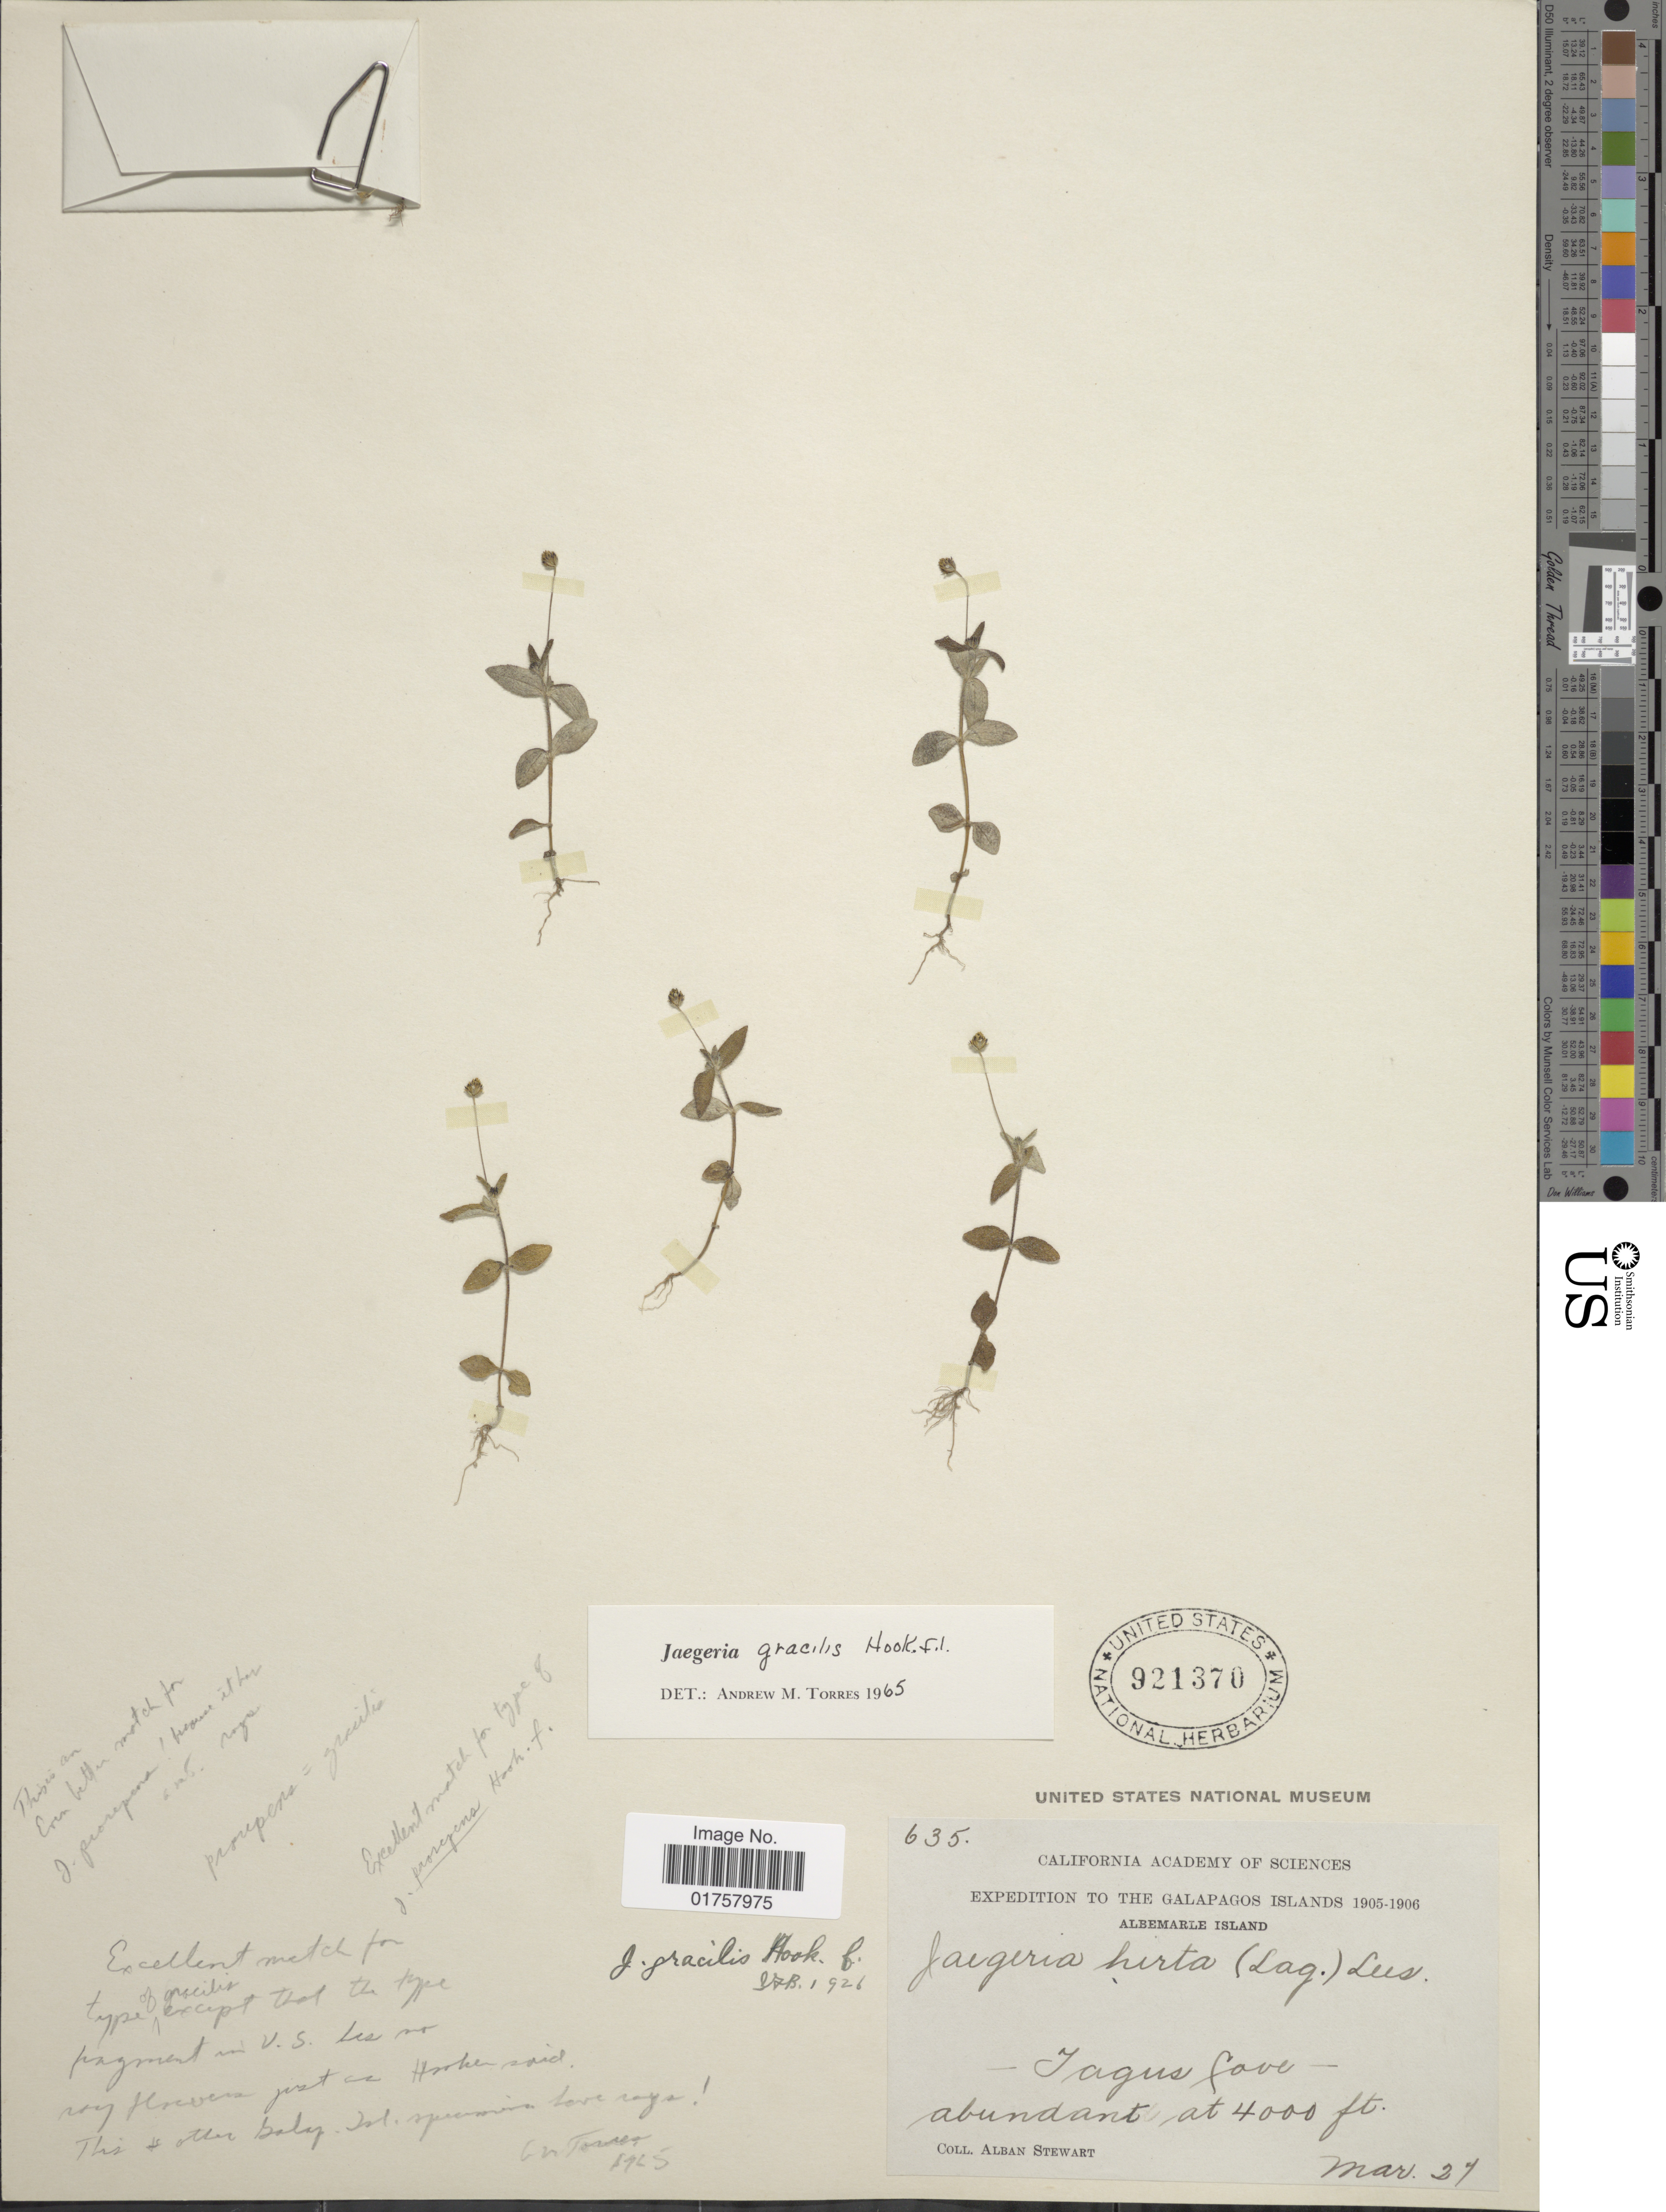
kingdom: Plantae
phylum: Tracheophyta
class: Magnoliopsida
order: Asterales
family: Asteraceae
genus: Jaegeria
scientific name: Jaegeria gracilis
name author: Hook. f.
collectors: A. Stewart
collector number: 635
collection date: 1905-03-27/1906-03-27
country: Ecuador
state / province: Colón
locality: Galapagos Islands, Albemarie Island, Jagus fave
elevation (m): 1219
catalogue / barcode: US 921370